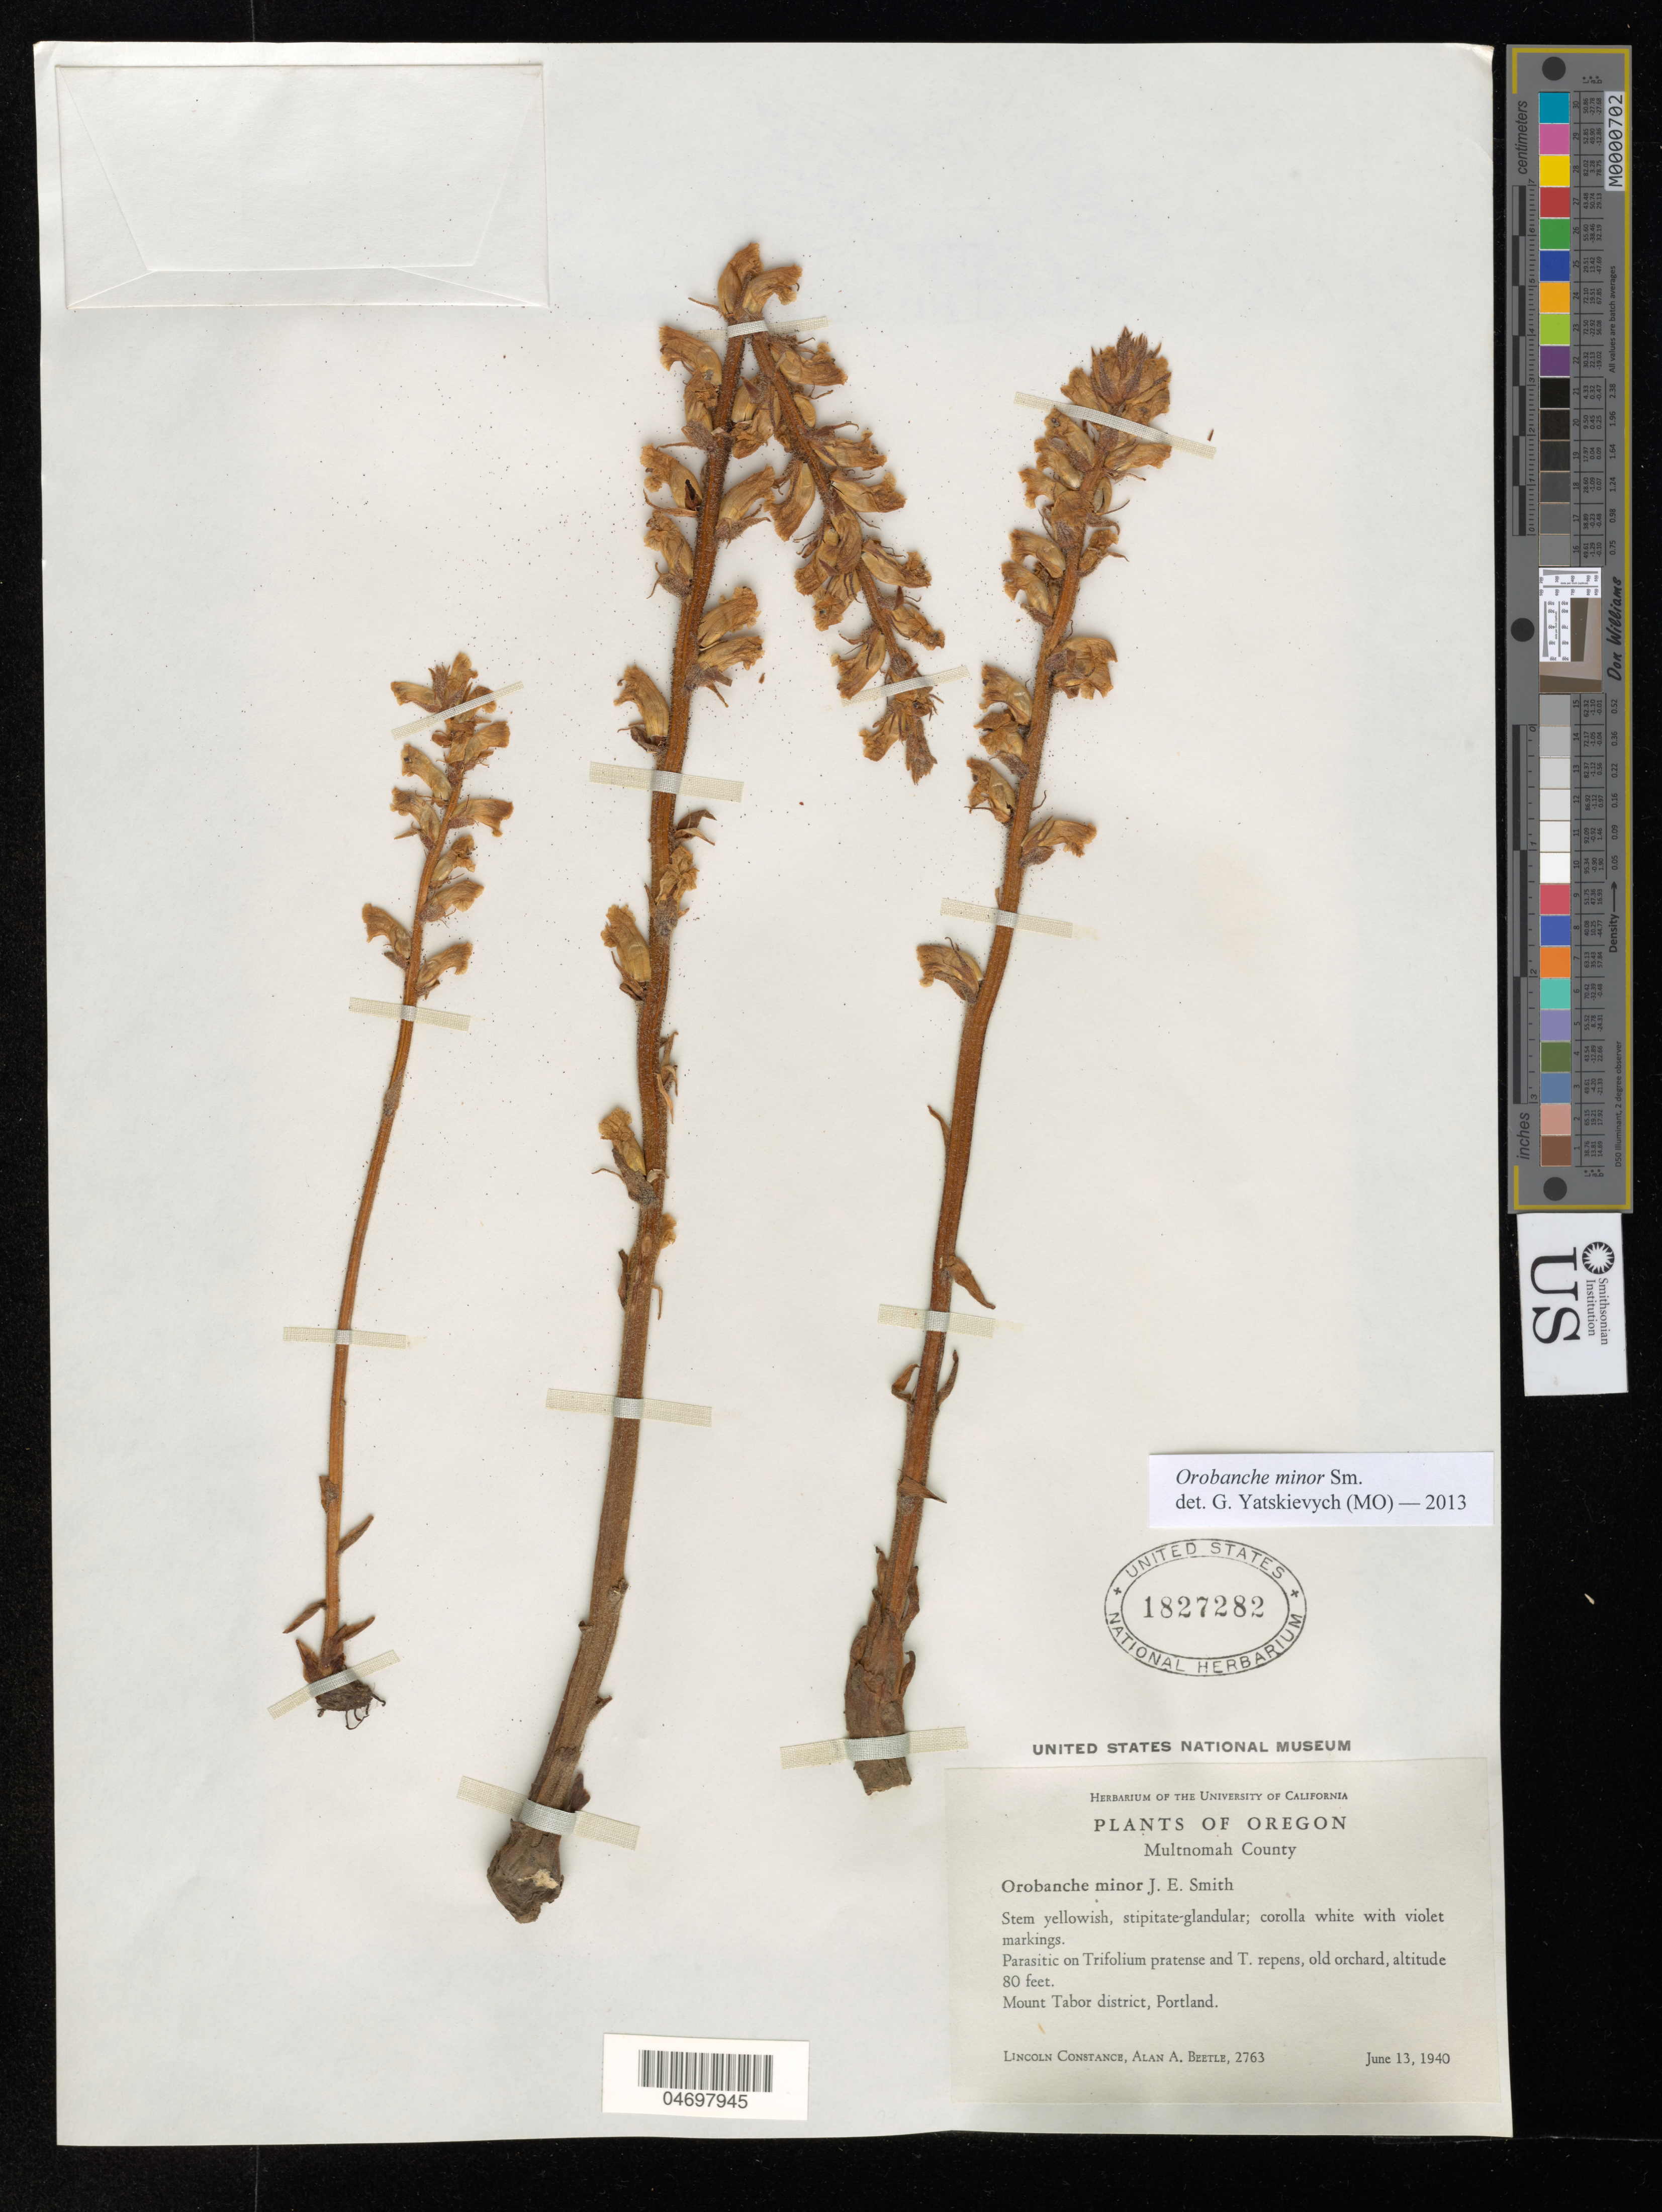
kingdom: Plantae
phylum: Tracheophyta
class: Magnoliopsida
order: Lamiales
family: Orobanchaceae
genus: Orobanche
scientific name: Orobanche minor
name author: Sm.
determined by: Yatskievych, G.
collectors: L. Constance & A. A. Beetle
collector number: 2763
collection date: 1940-06-13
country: United States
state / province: Oregon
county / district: Multnomah co.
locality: Mount Tabor district, Portland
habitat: Groing on Trifolium pratence and T. repens, old orchard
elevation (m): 24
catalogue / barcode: US 1827282